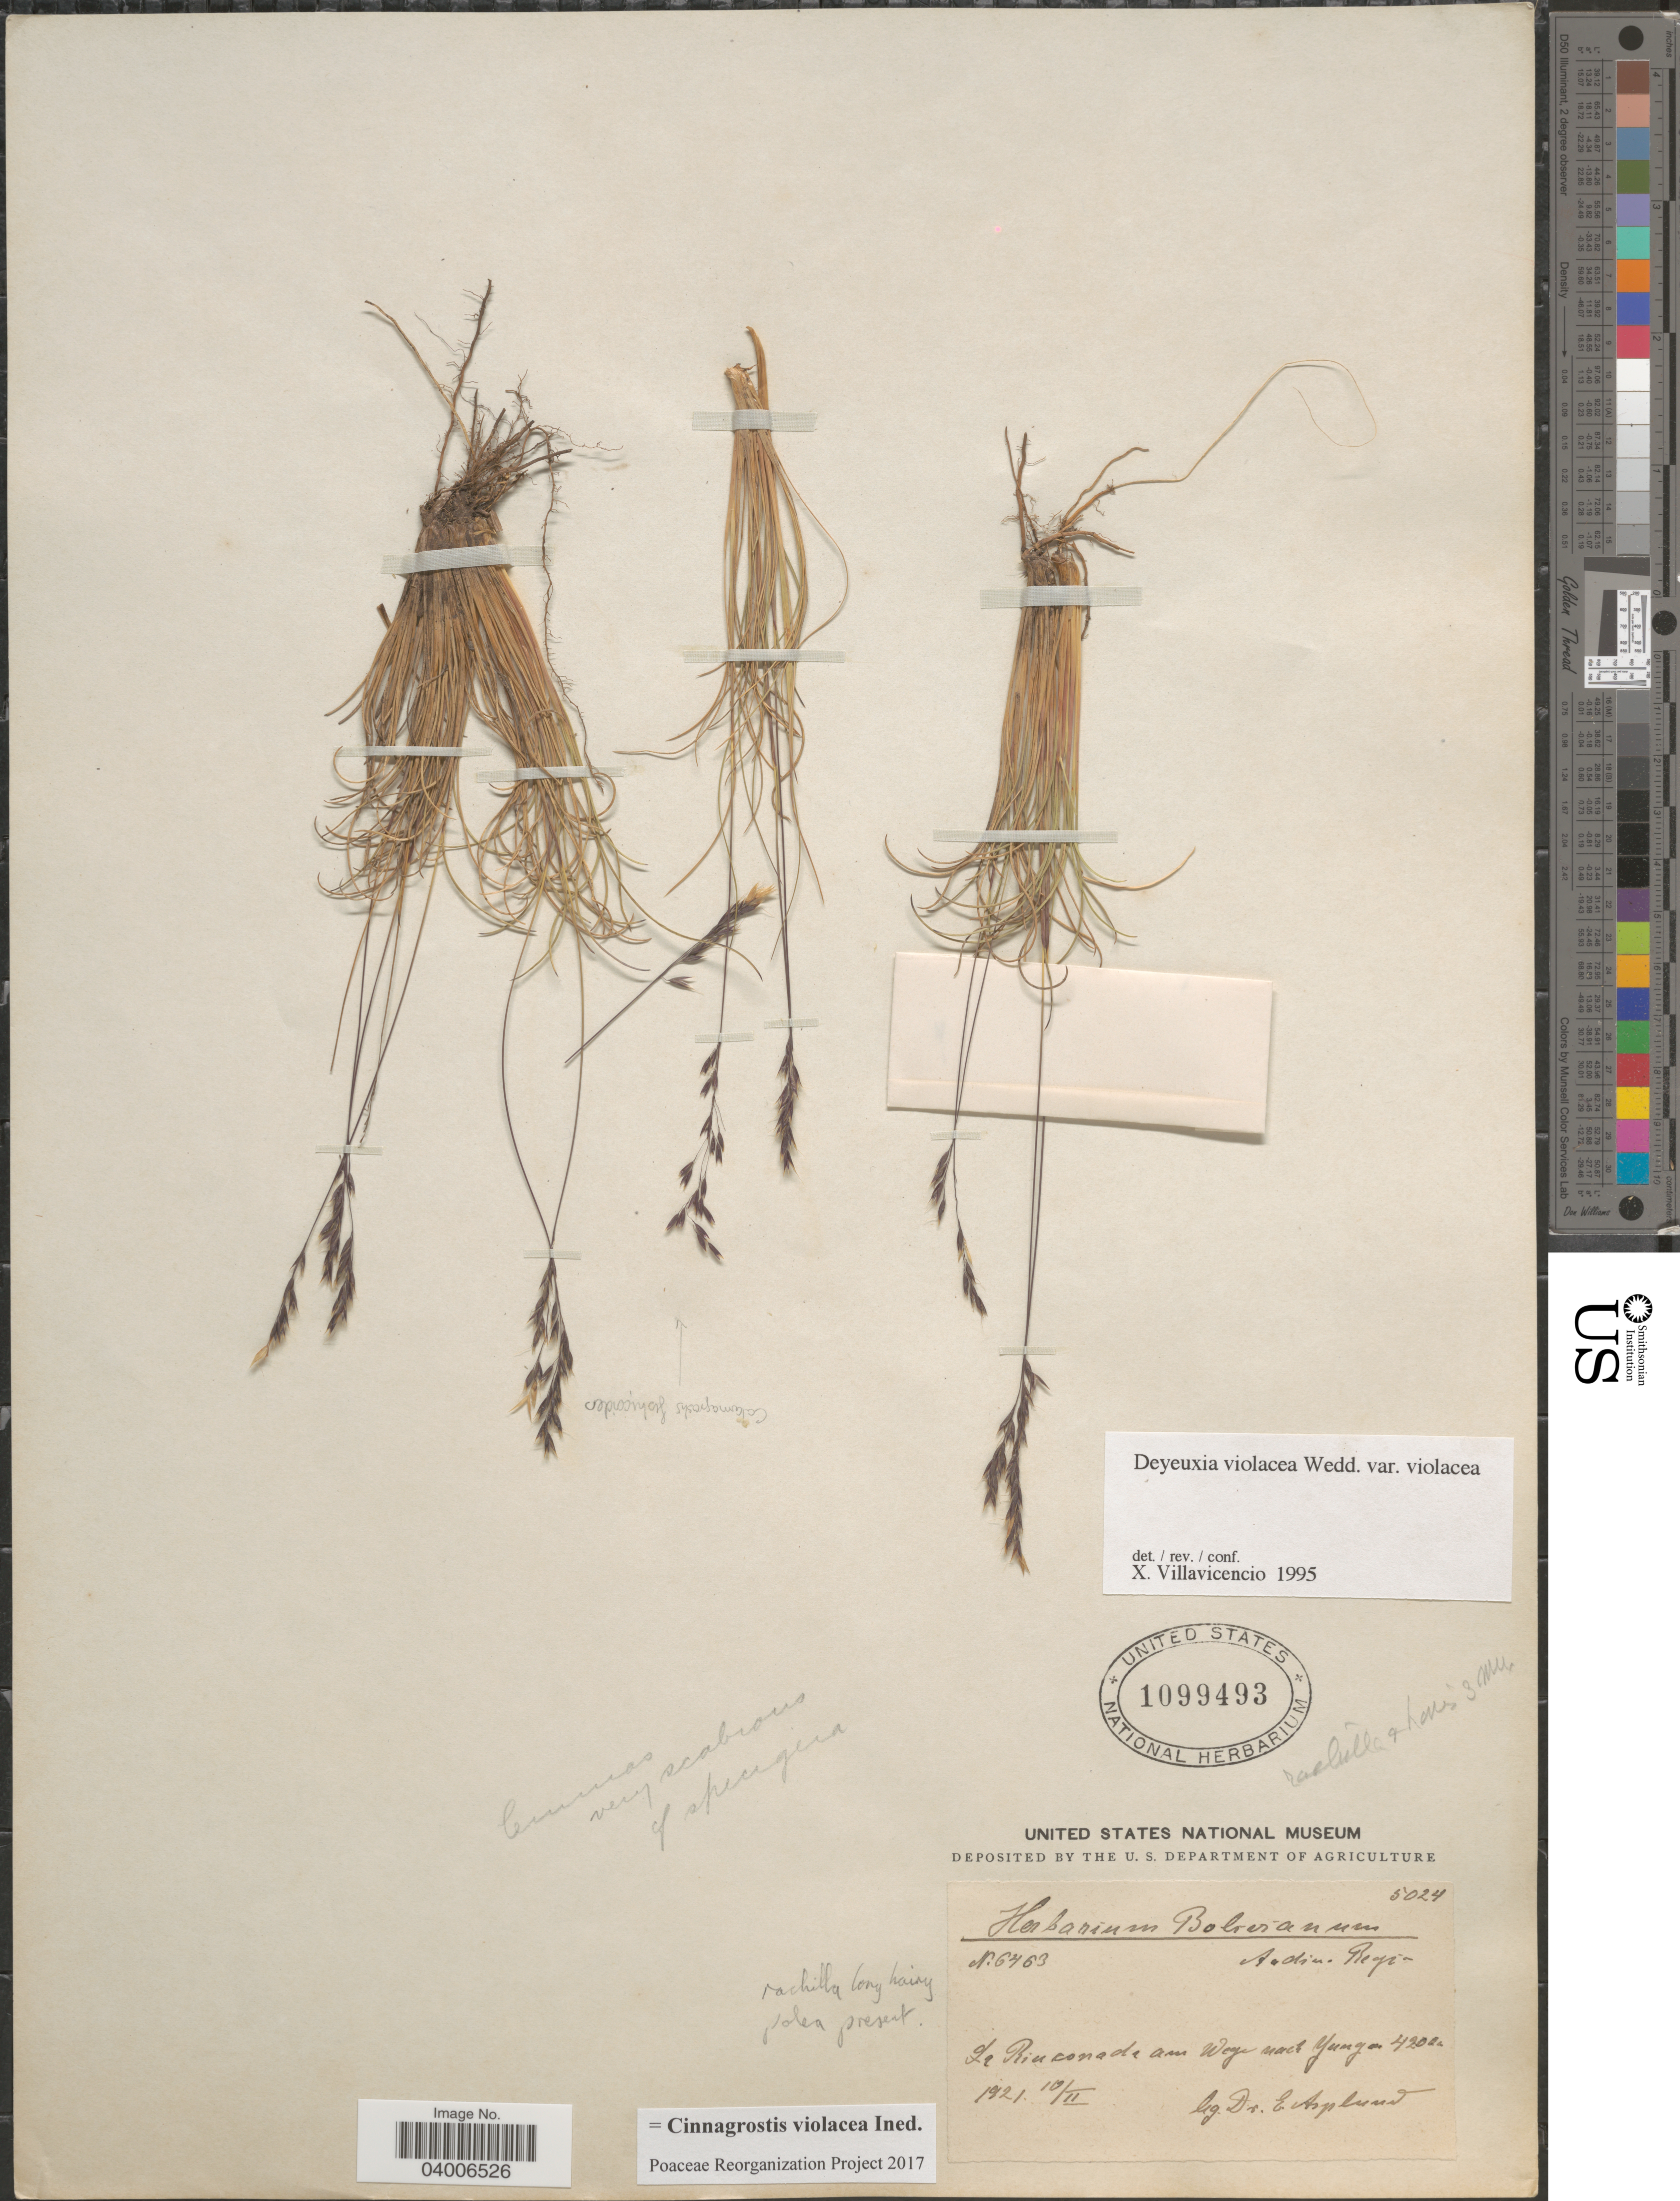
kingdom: Plantae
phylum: Tracheophyta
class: Liliopsida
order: Poales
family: Poaceae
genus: Cinnagrostis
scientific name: Cinnagrostis violacea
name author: (Wedd.) P.M. Peterson et al.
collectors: E. Asplund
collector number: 6463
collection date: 1921-02-10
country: Bolivia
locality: Andine Region. La Rinconada am Wege nach Yungas.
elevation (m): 4200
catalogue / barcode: US 1099493